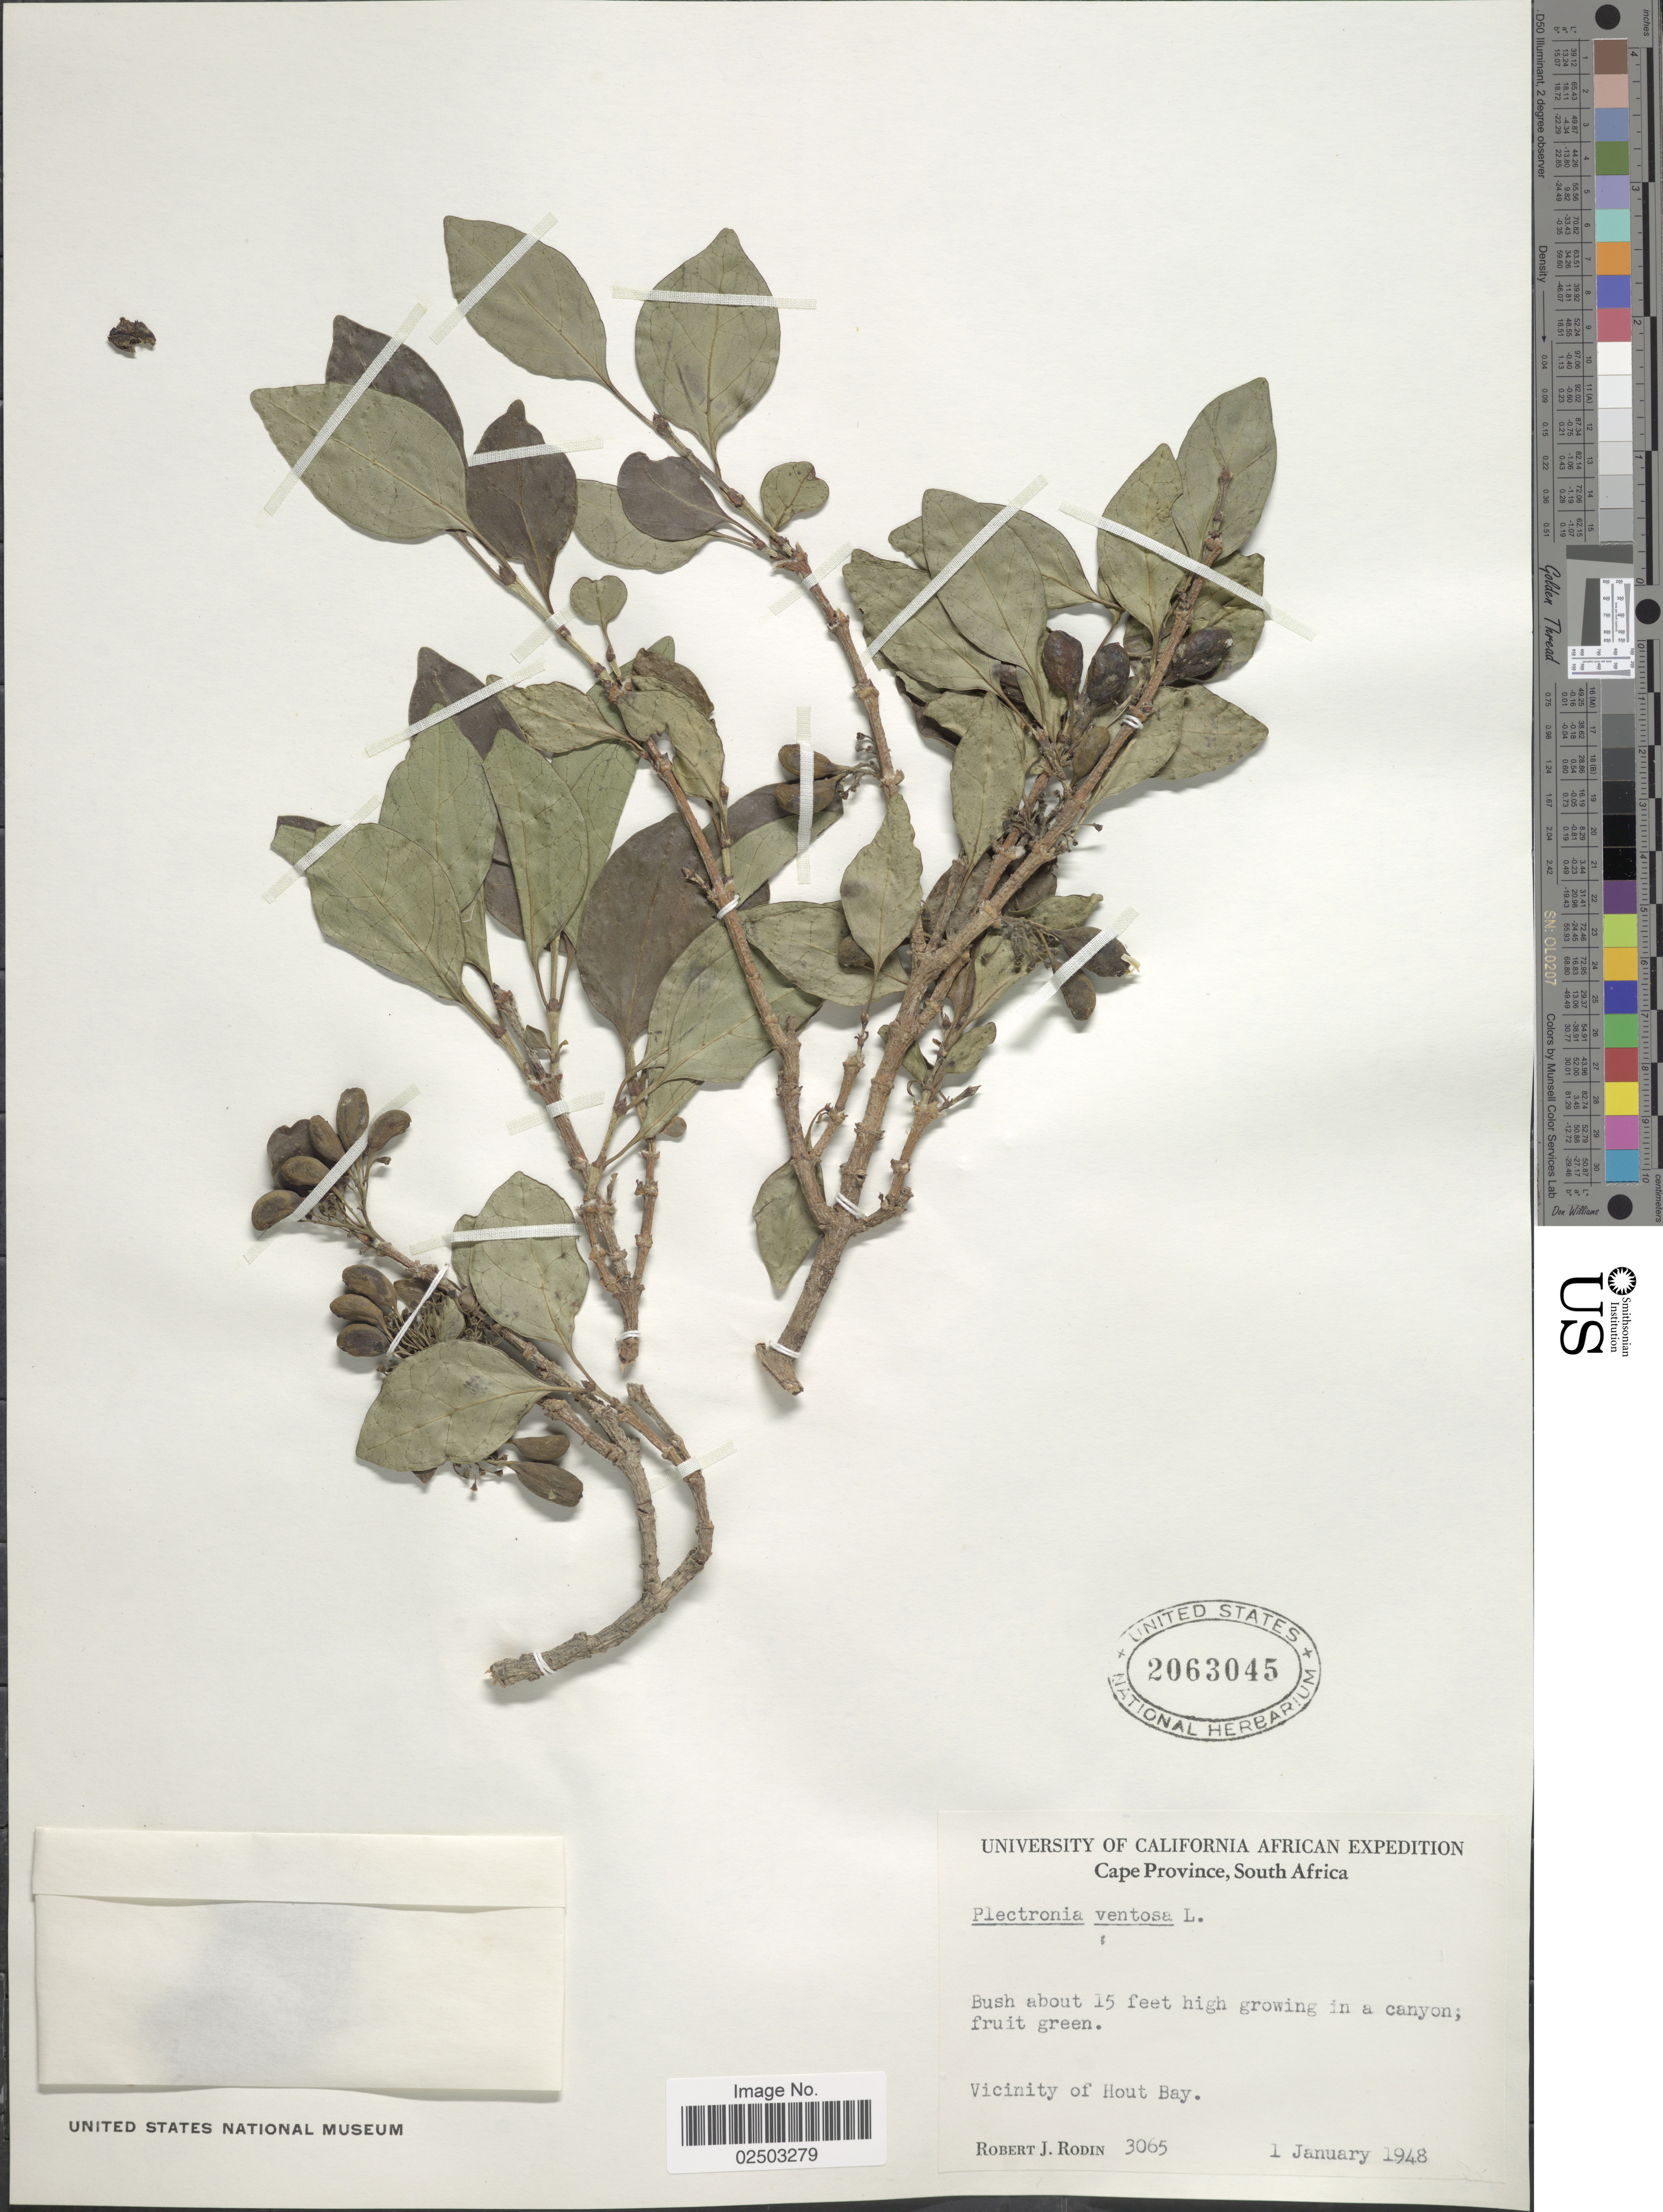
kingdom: Plantae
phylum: Tracheophyta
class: Magnoliopsida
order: Gentianales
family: Rubiaceae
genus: Canthium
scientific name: Canthium ventosum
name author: (L.) S. Moore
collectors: R. J. Rodin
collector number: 3065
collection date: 1948-01-01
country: South Africa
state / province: Western Cape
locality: Vicinity of Hout Bay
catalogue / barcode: US 2063045